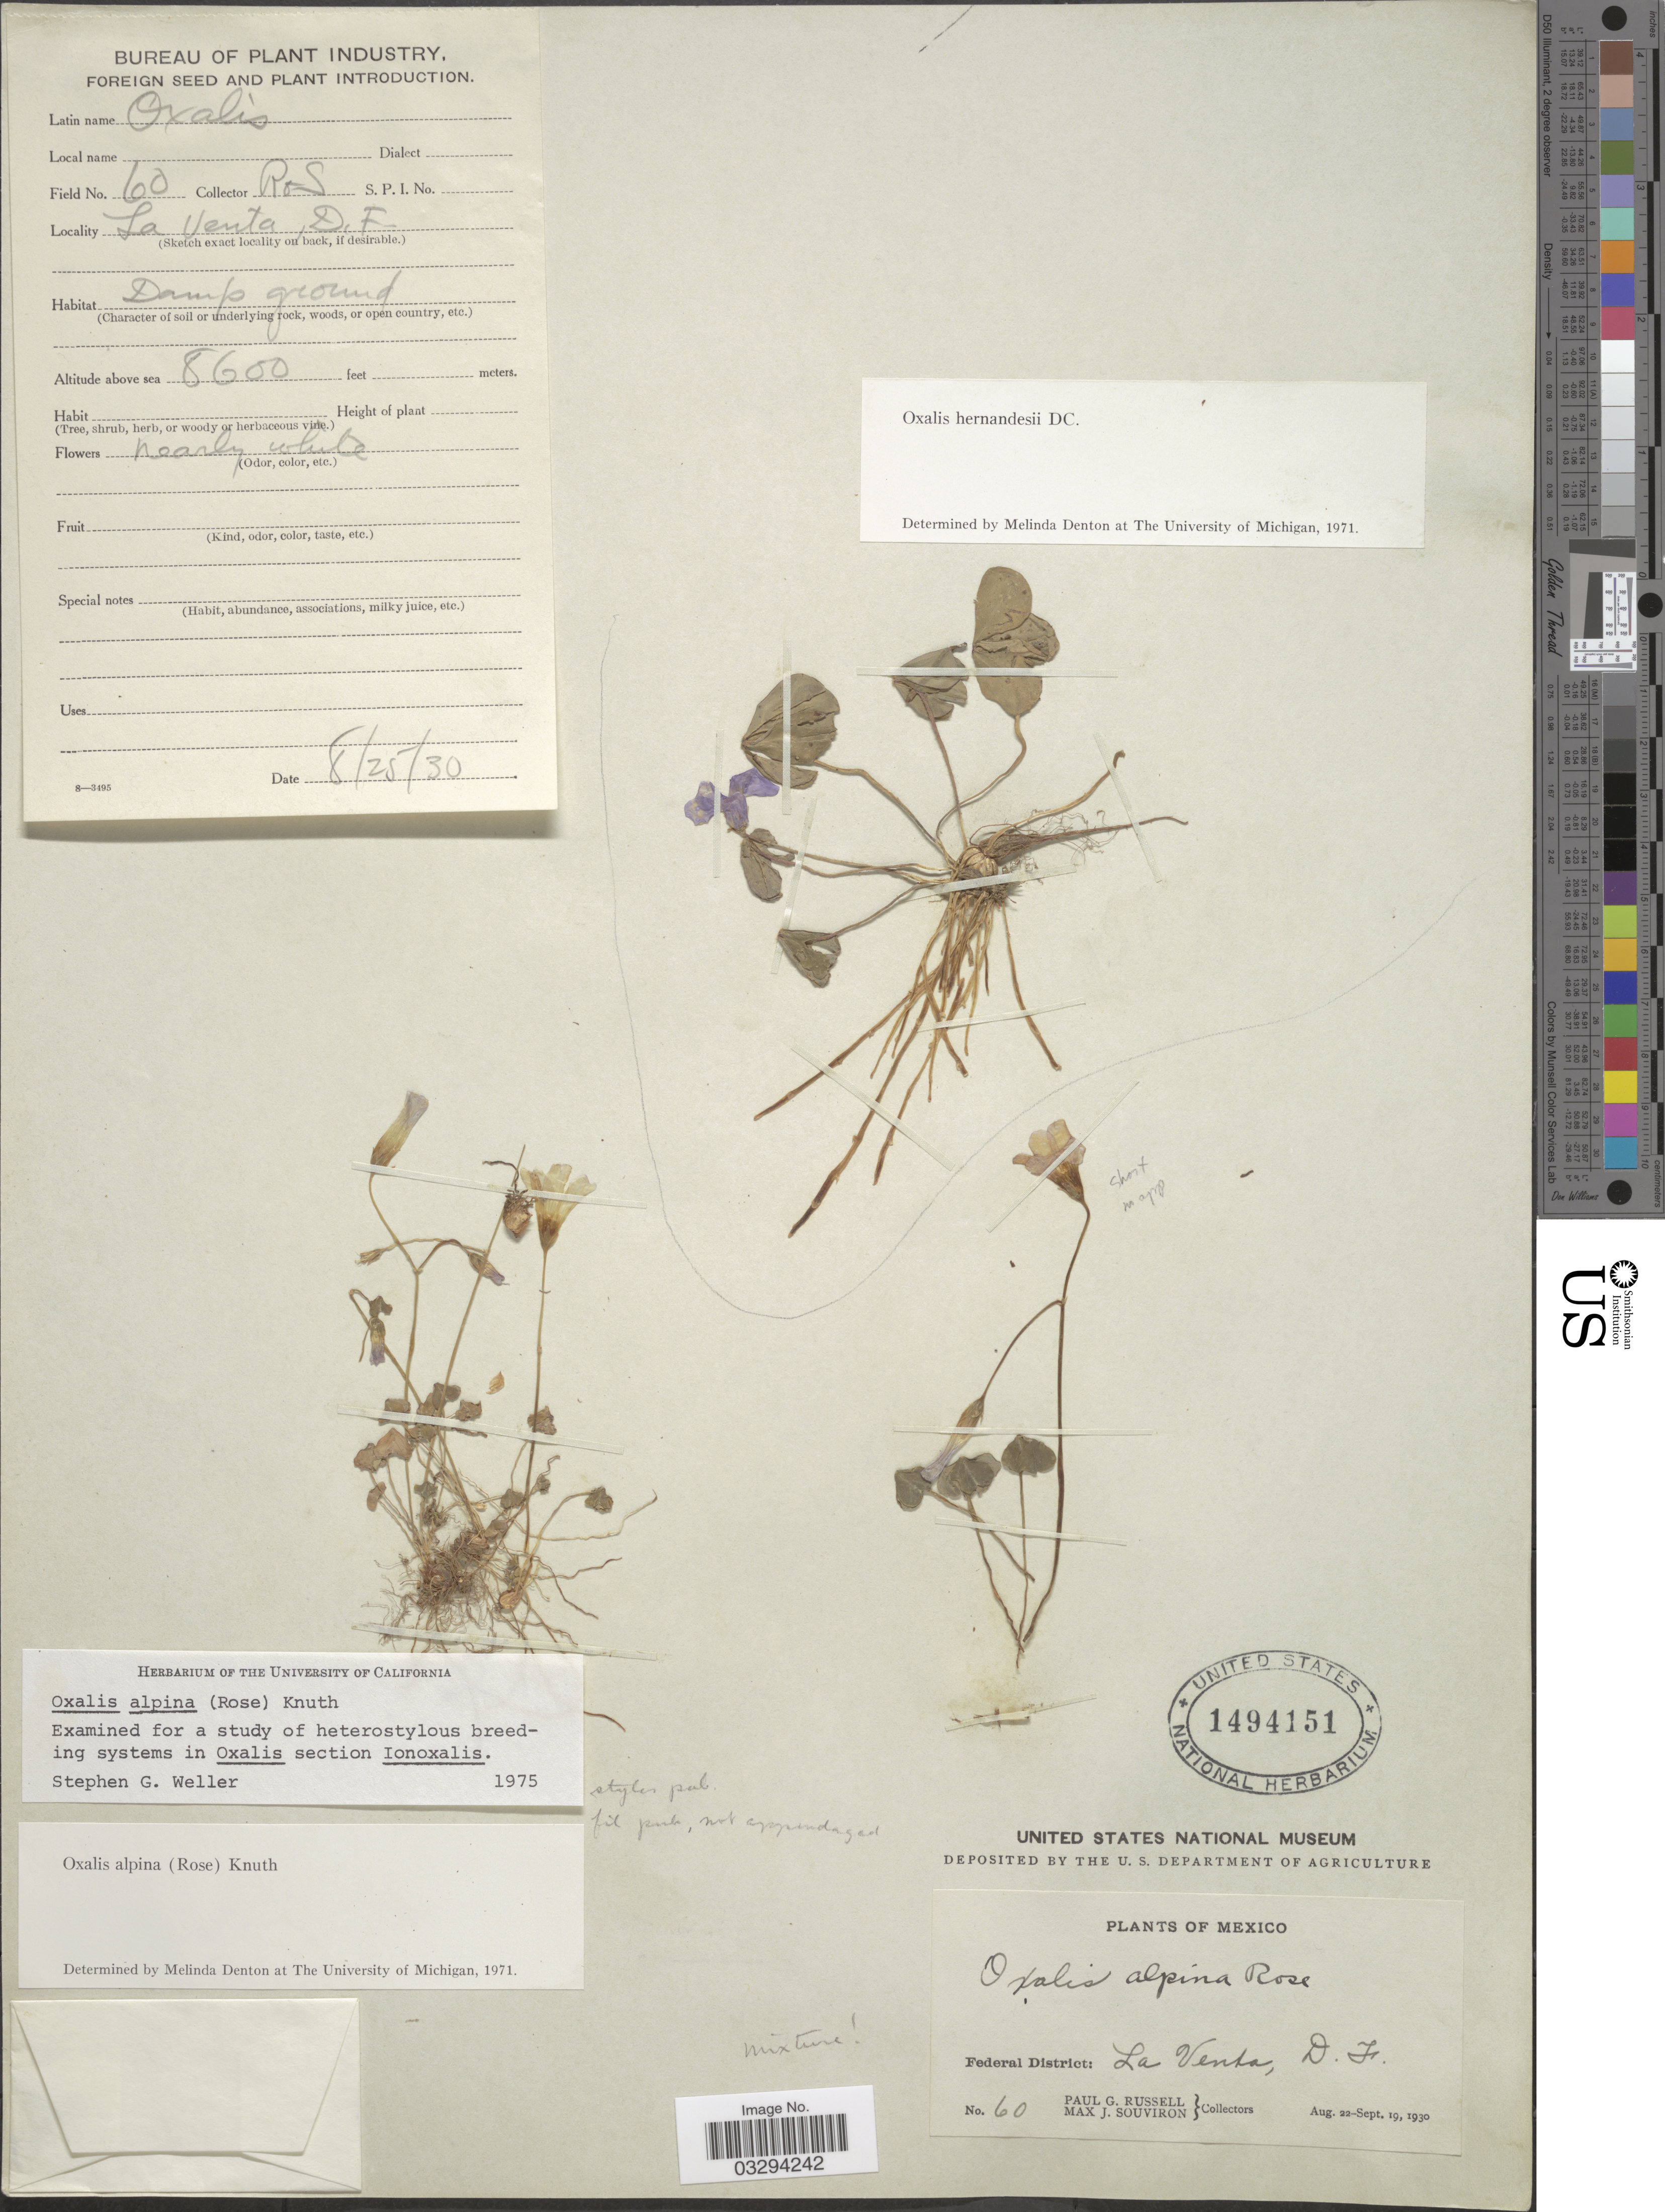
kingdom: Plantae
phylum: Tracheophyta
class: Magnoliopsida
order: Oxalidales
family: Oxalidaceae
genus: Oxalis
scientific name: Oxalis alpina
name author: (Rose) R. Knuth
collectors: P. G. Russell & M. J. Souviron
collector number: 60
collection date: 1930-08-25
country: Mexico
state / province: Distrito Federal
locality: Federal District: La Venta.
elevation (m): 2621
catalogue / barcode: US 1494151